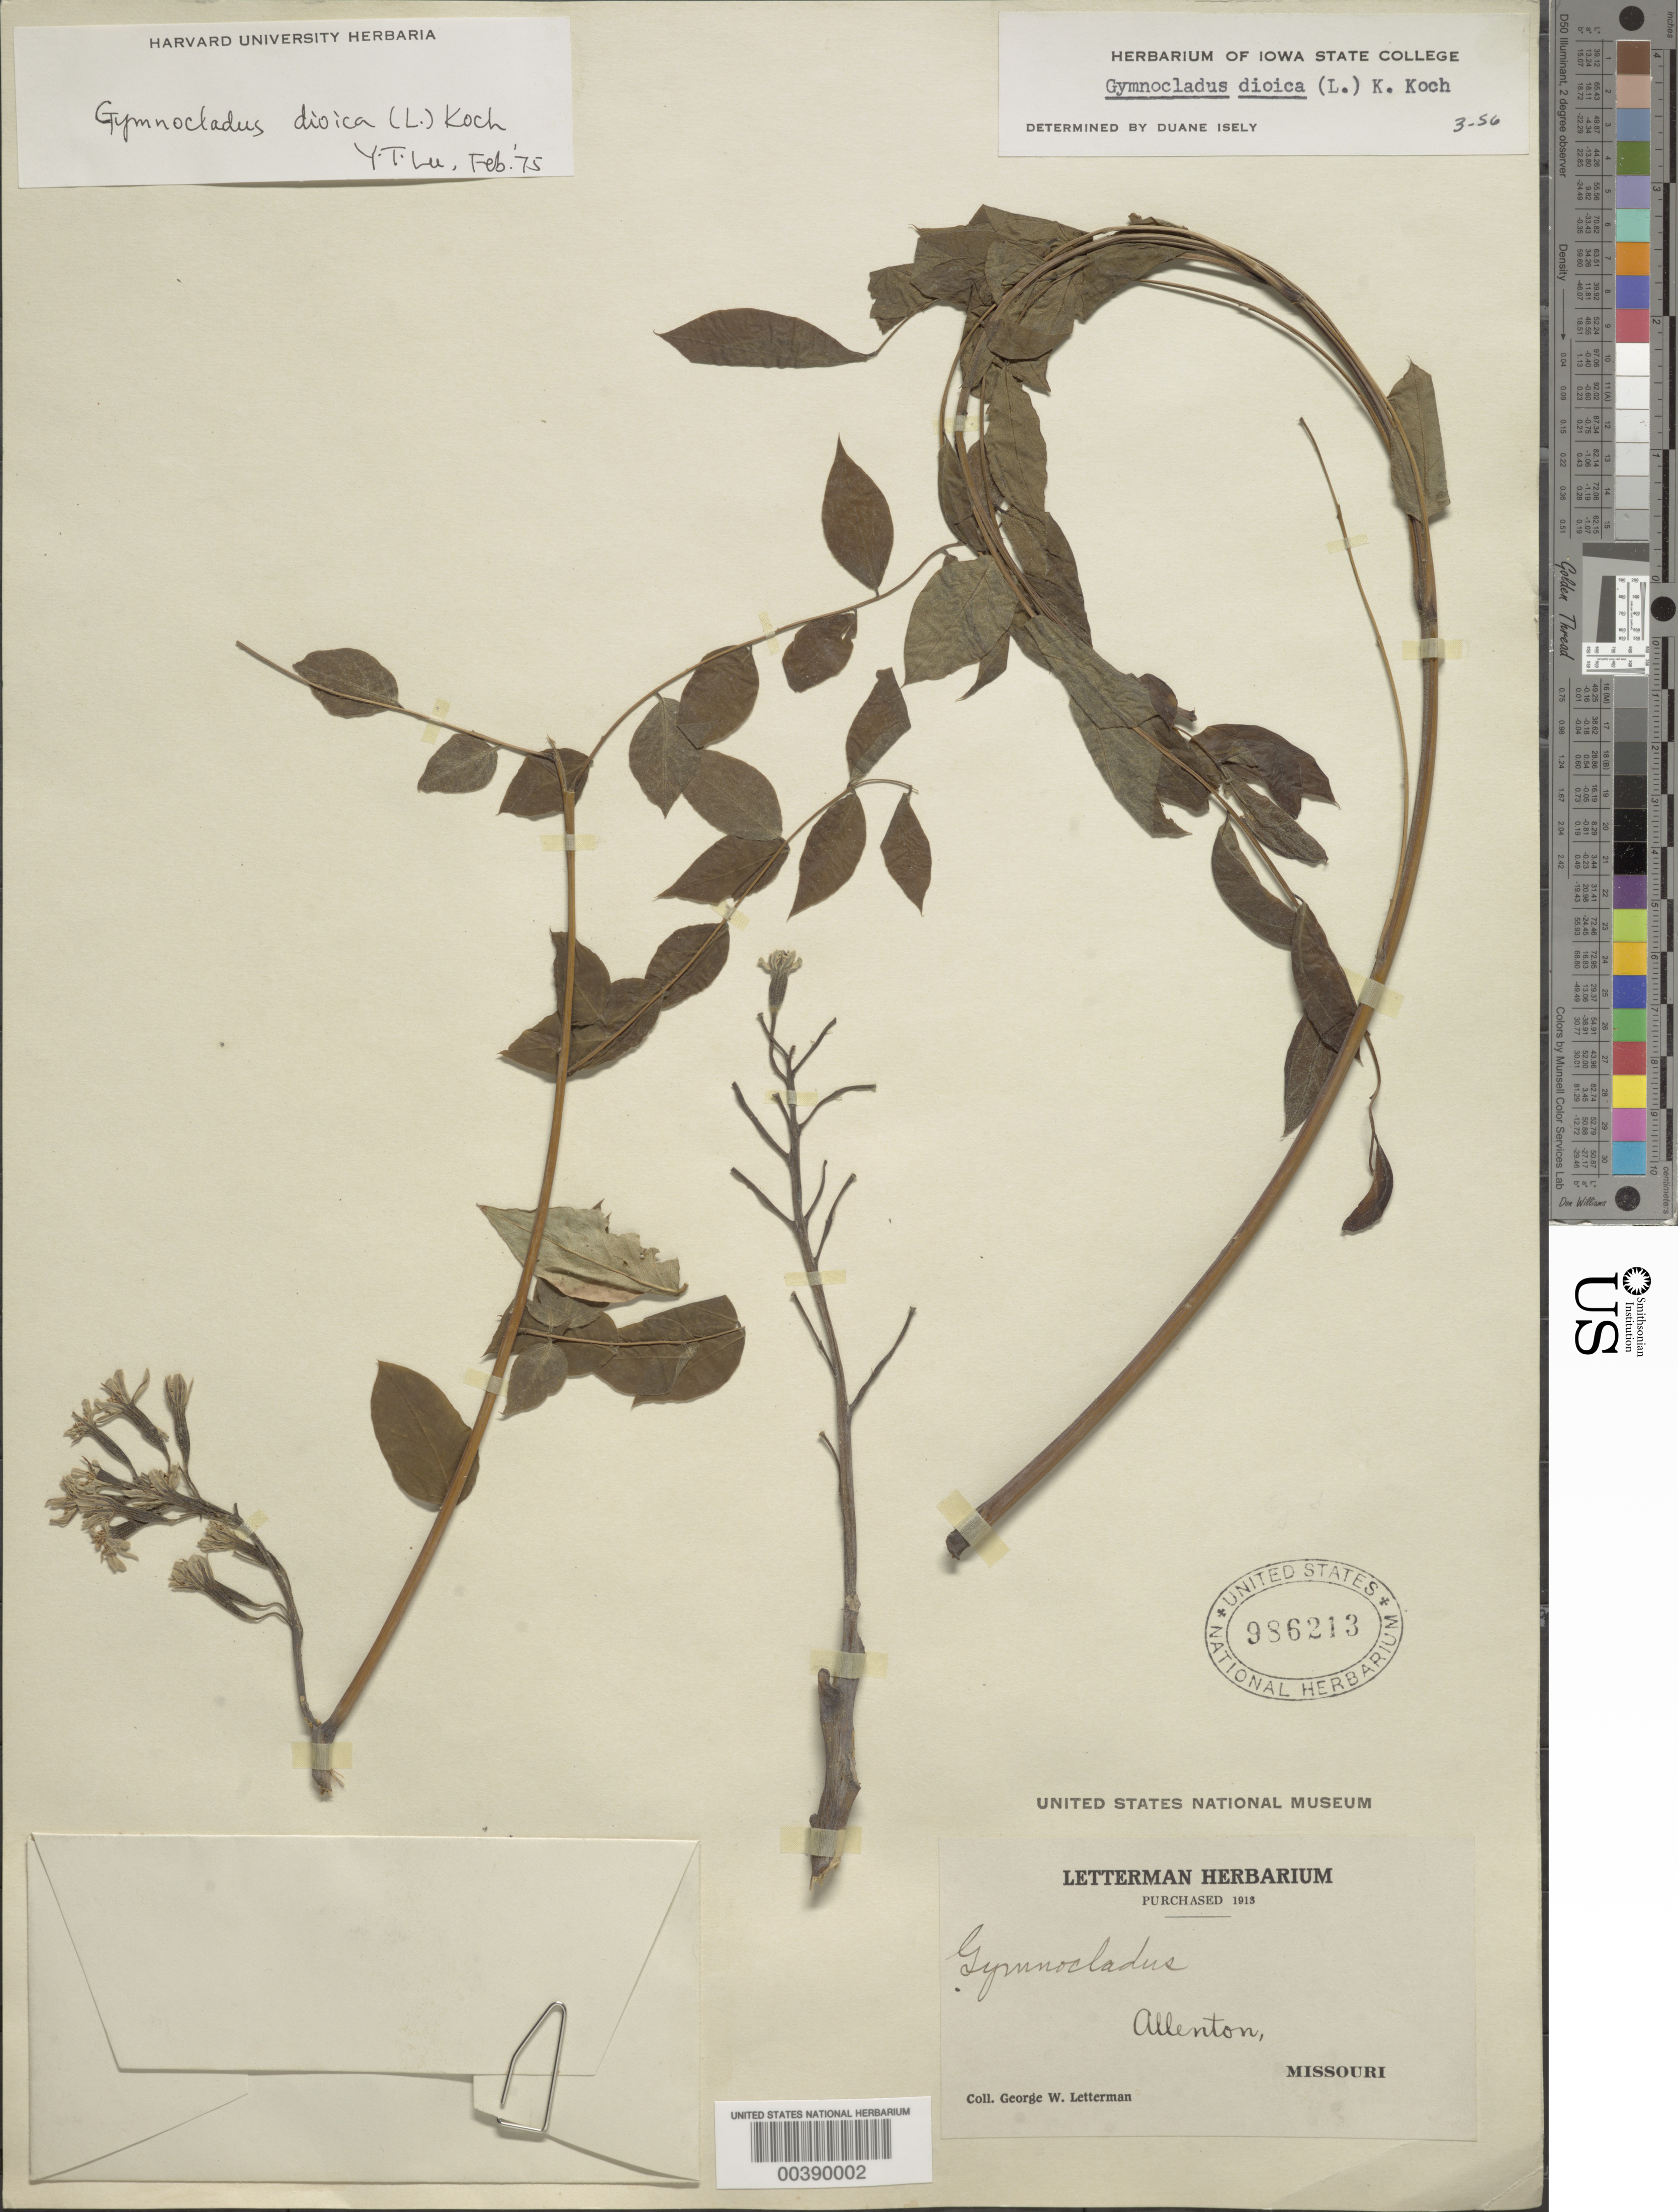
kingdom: Plantae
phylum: Tracheophyta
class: Magnoliopsida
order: Fabales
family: Fabaceae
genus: Gymnocladus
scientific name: Gymnocladus dioicus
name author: (L.) K. Koch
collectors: G. W. Letterman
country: United States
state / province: Missouri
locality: Allenton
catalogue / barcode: US 986213